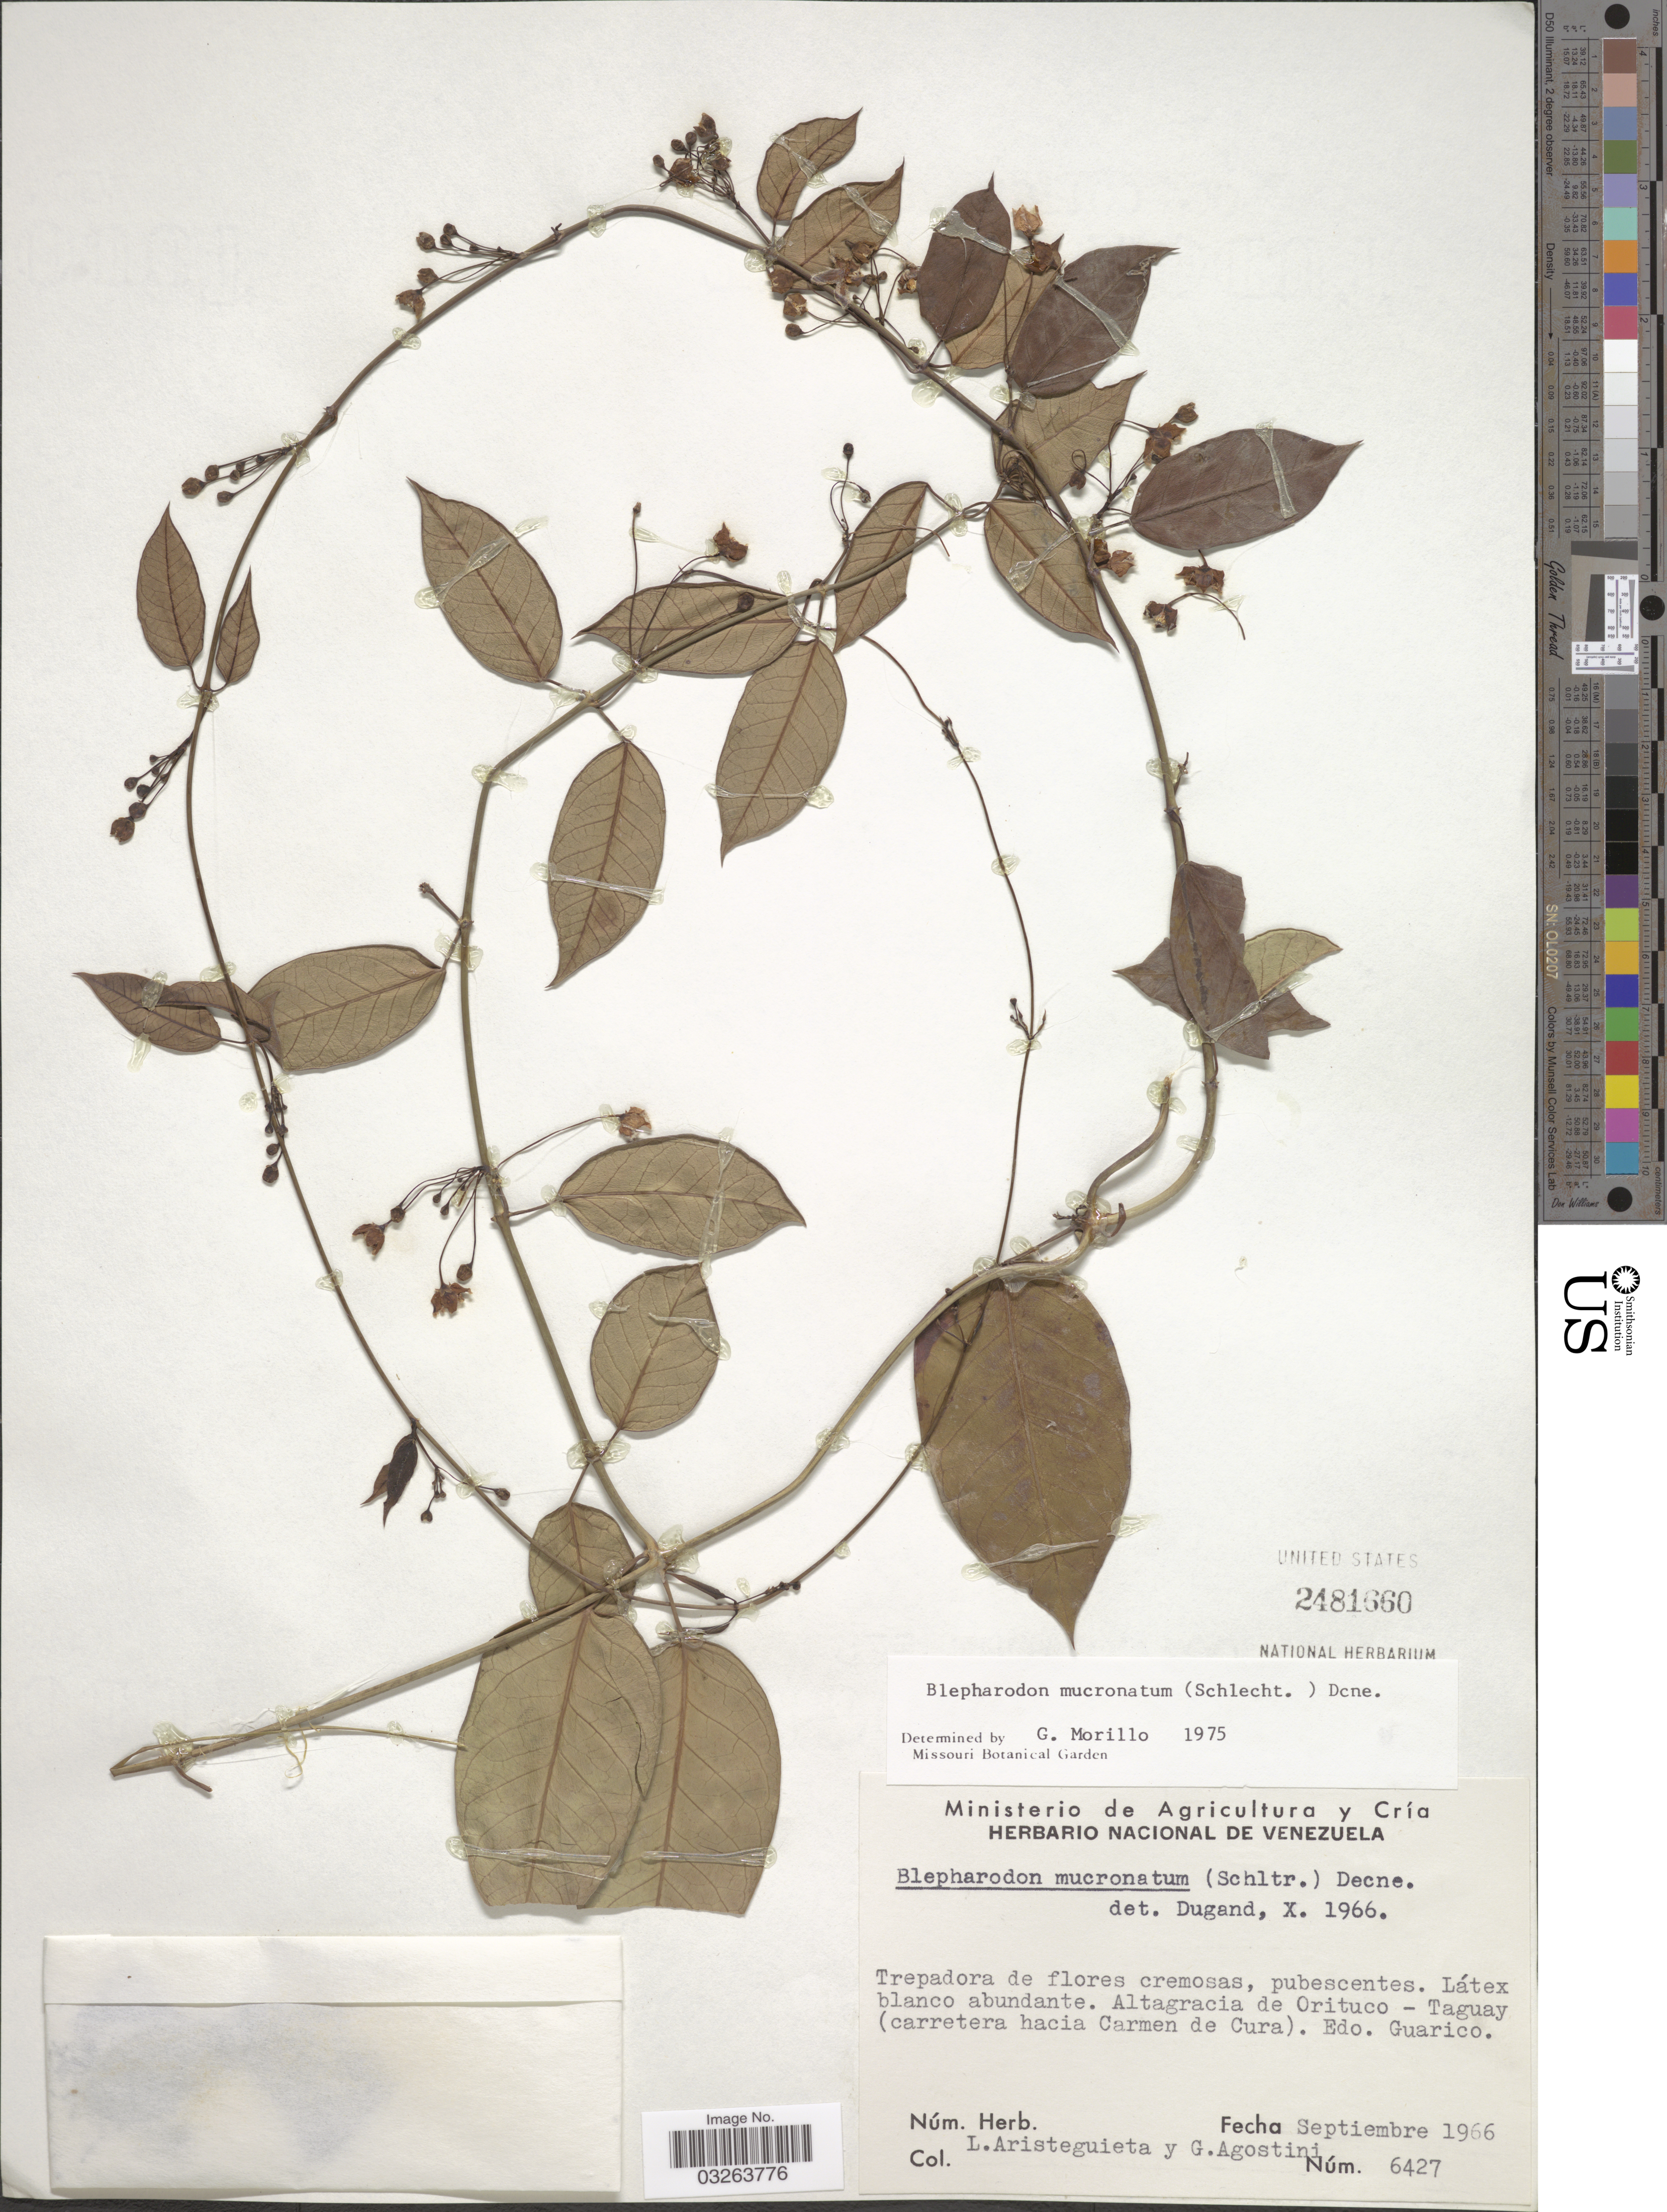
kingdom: Plantae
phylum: Tracheophyta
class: Magnoliopsida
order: Gentianales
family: Apocynaceae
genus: Blepharodon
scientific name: Blepharodon mucronatum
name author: (Schltdl.) Decne.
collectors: L. Aristeguieta & G. Agostini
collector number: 6427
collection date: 1966-09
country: Venezuela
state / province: Guárico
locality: Altagracia de Orituco - Taguay (carretera hacia Carmen de Cura).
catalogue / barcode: US 2481660